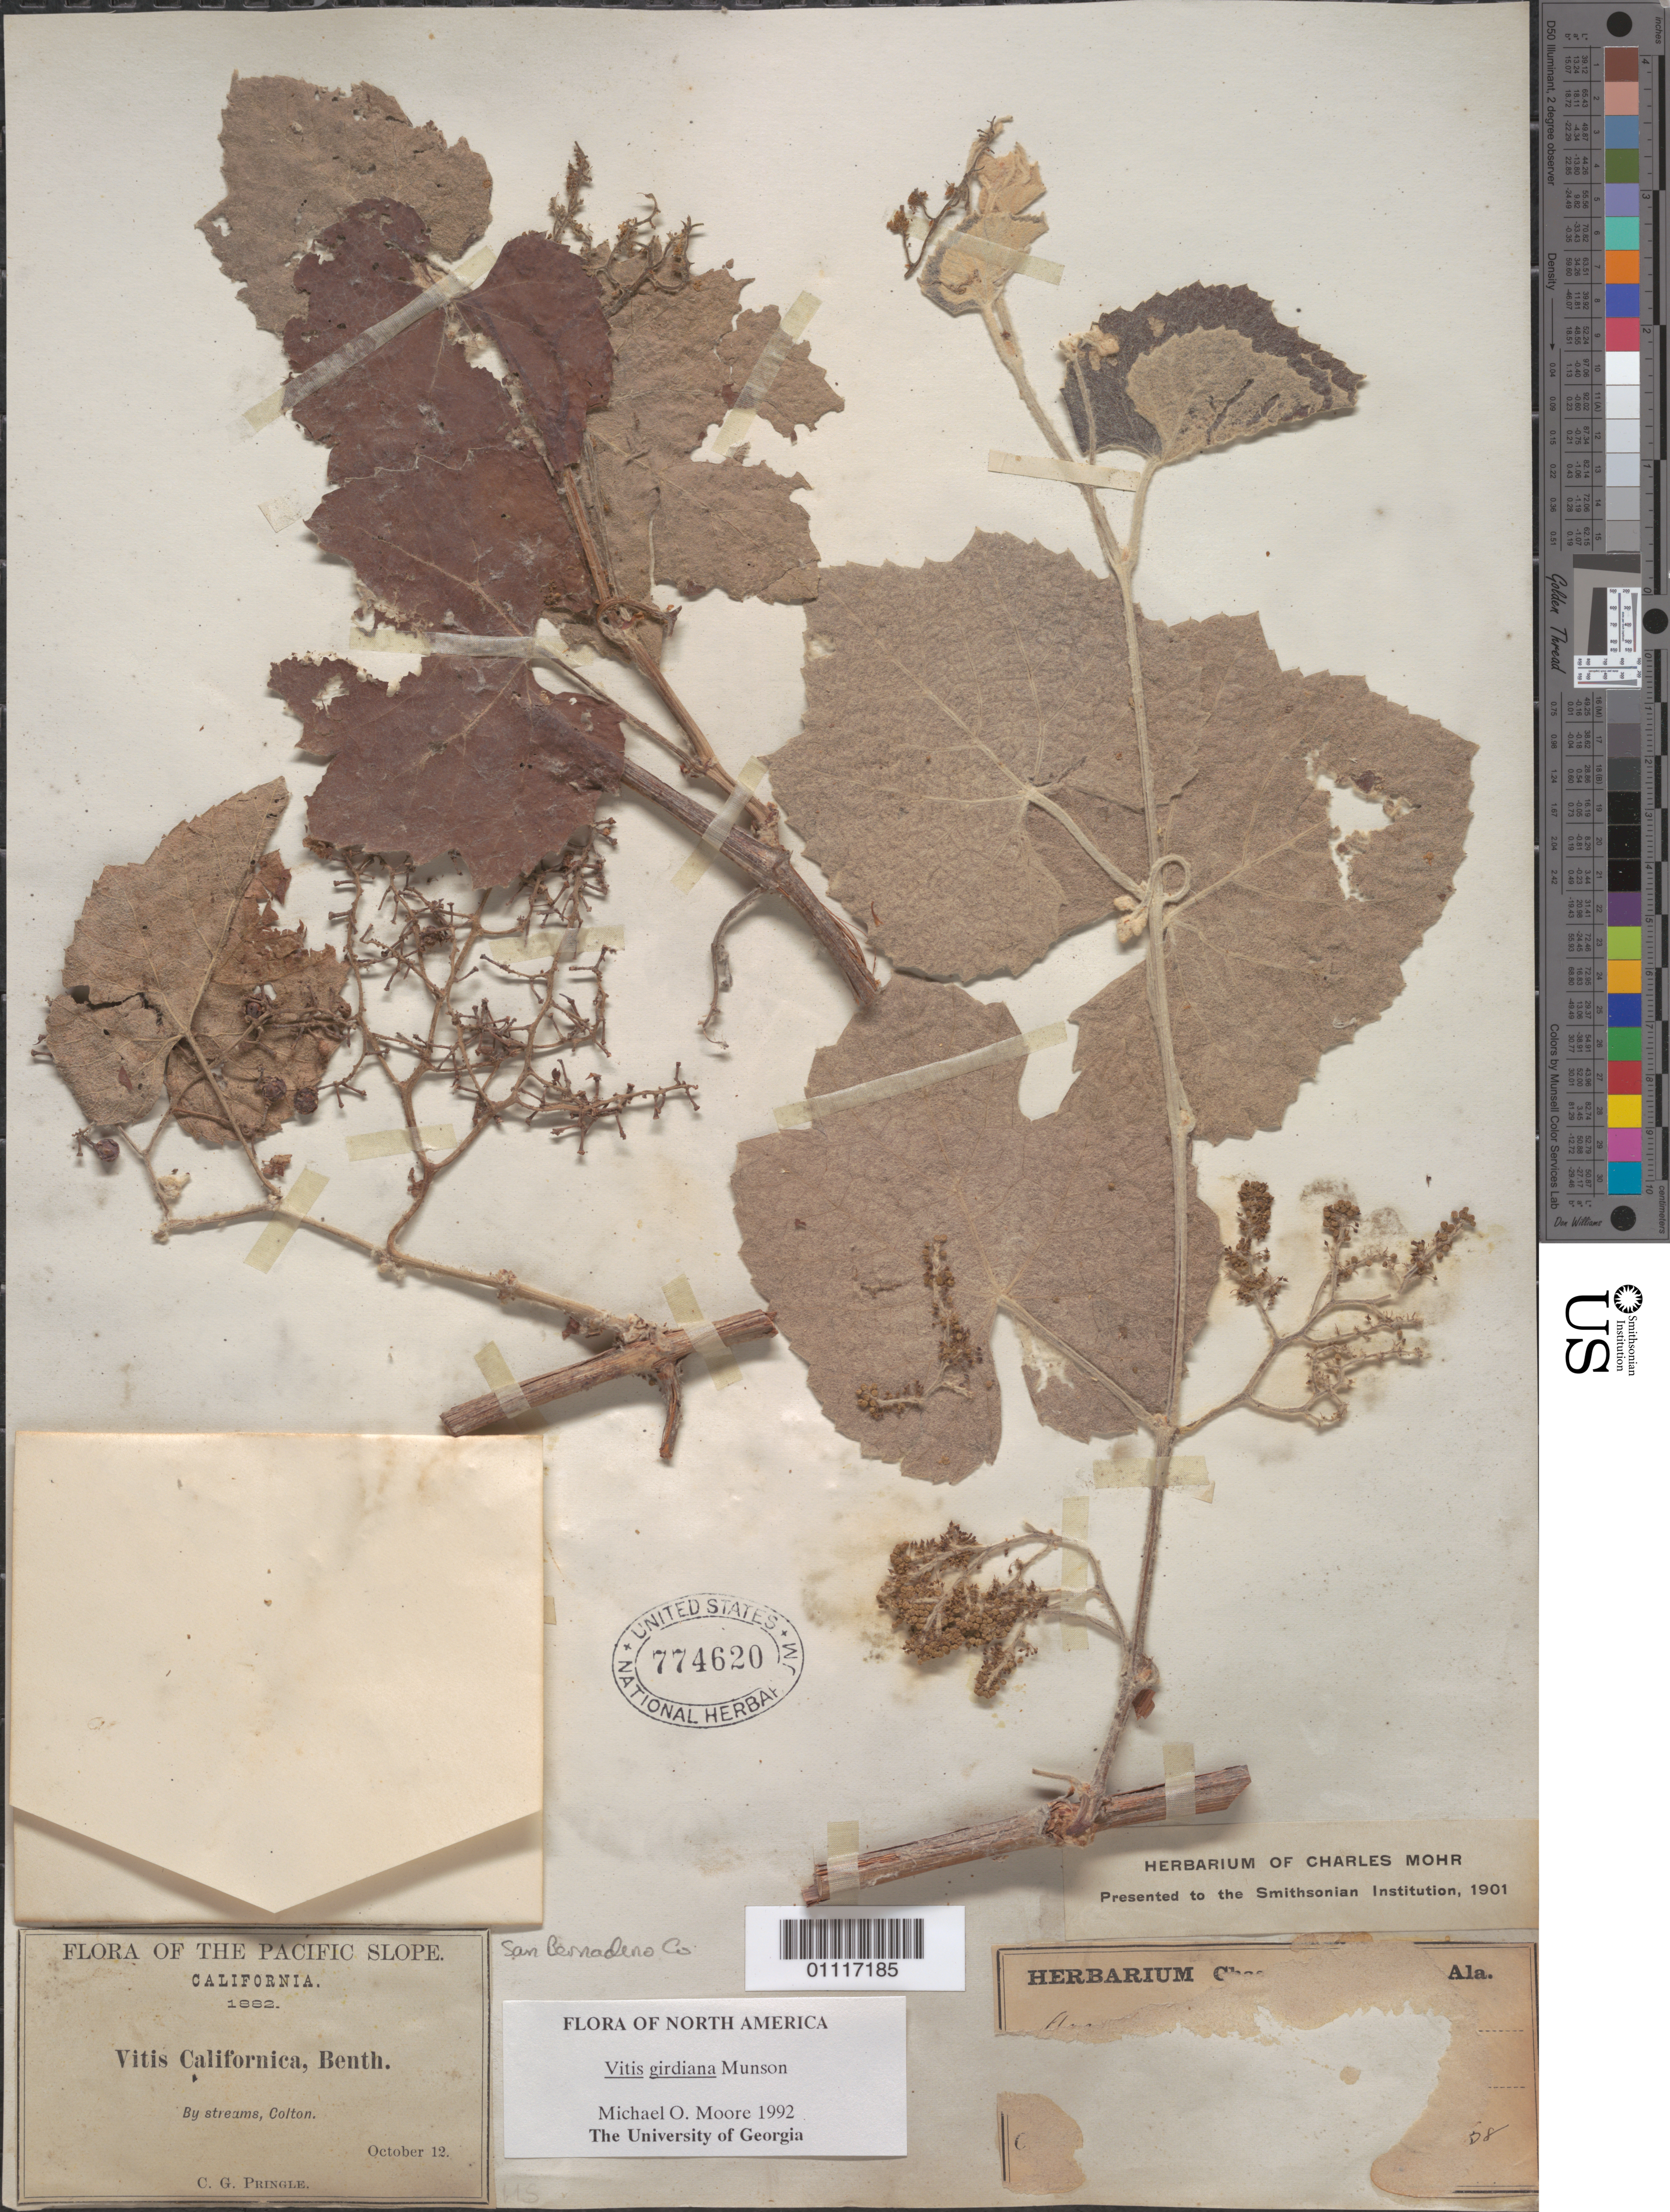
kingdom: Plantae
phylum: Tracheophyta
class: Magnoliopsida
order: Vitales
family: Vitaceae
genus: Vitis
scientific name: Vitis girdiana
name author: Munson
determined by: Moore, M. O.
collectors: C. G. Pringle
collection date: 1882-10-12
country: United States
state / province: California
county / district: San Bernardino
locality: by streams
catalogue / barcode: US 774620